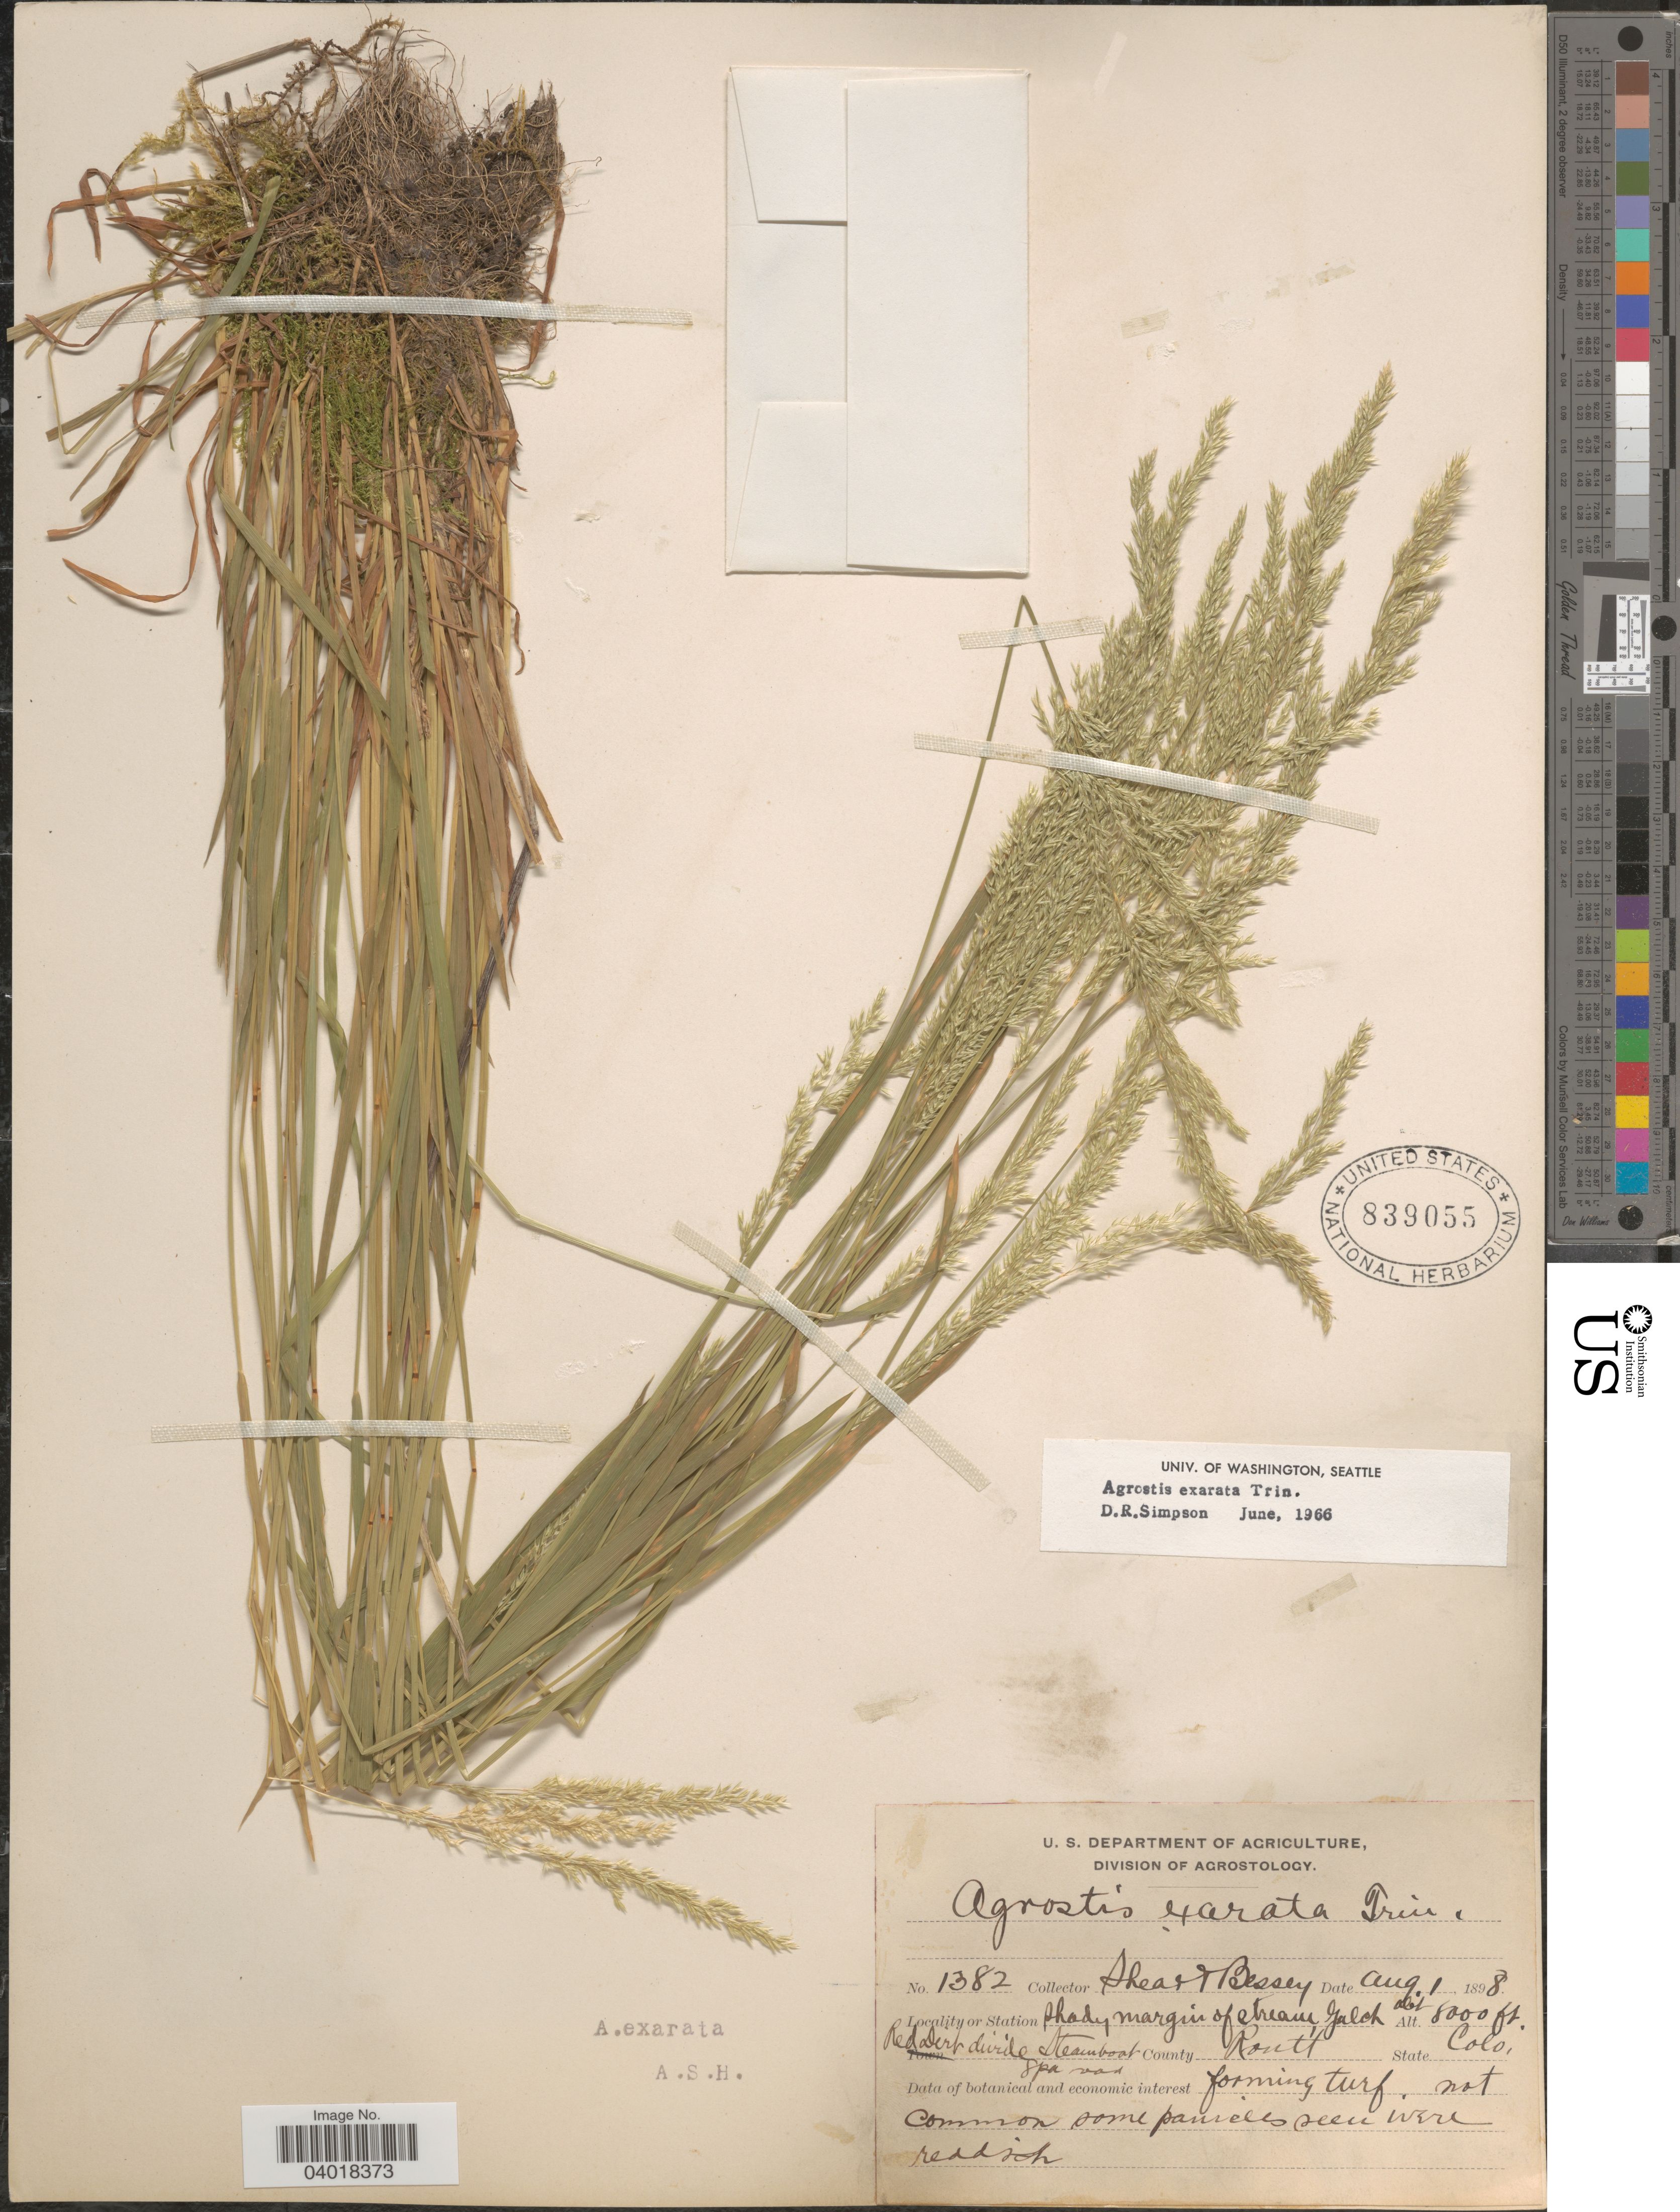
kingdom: Plantae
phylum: Tracheophyta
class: Liliopsida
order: Poales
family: Poaceae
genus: Agrostis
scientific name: Agrostis exarata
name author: Trin.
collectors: -- Shear & -. Bessey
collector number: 1382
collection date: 1898-08-01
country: United States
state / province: Colorado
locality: Station gulch. Red Dirt divide Steamboat Spa road. County Routt.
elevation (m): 2438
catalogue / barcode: US 839055